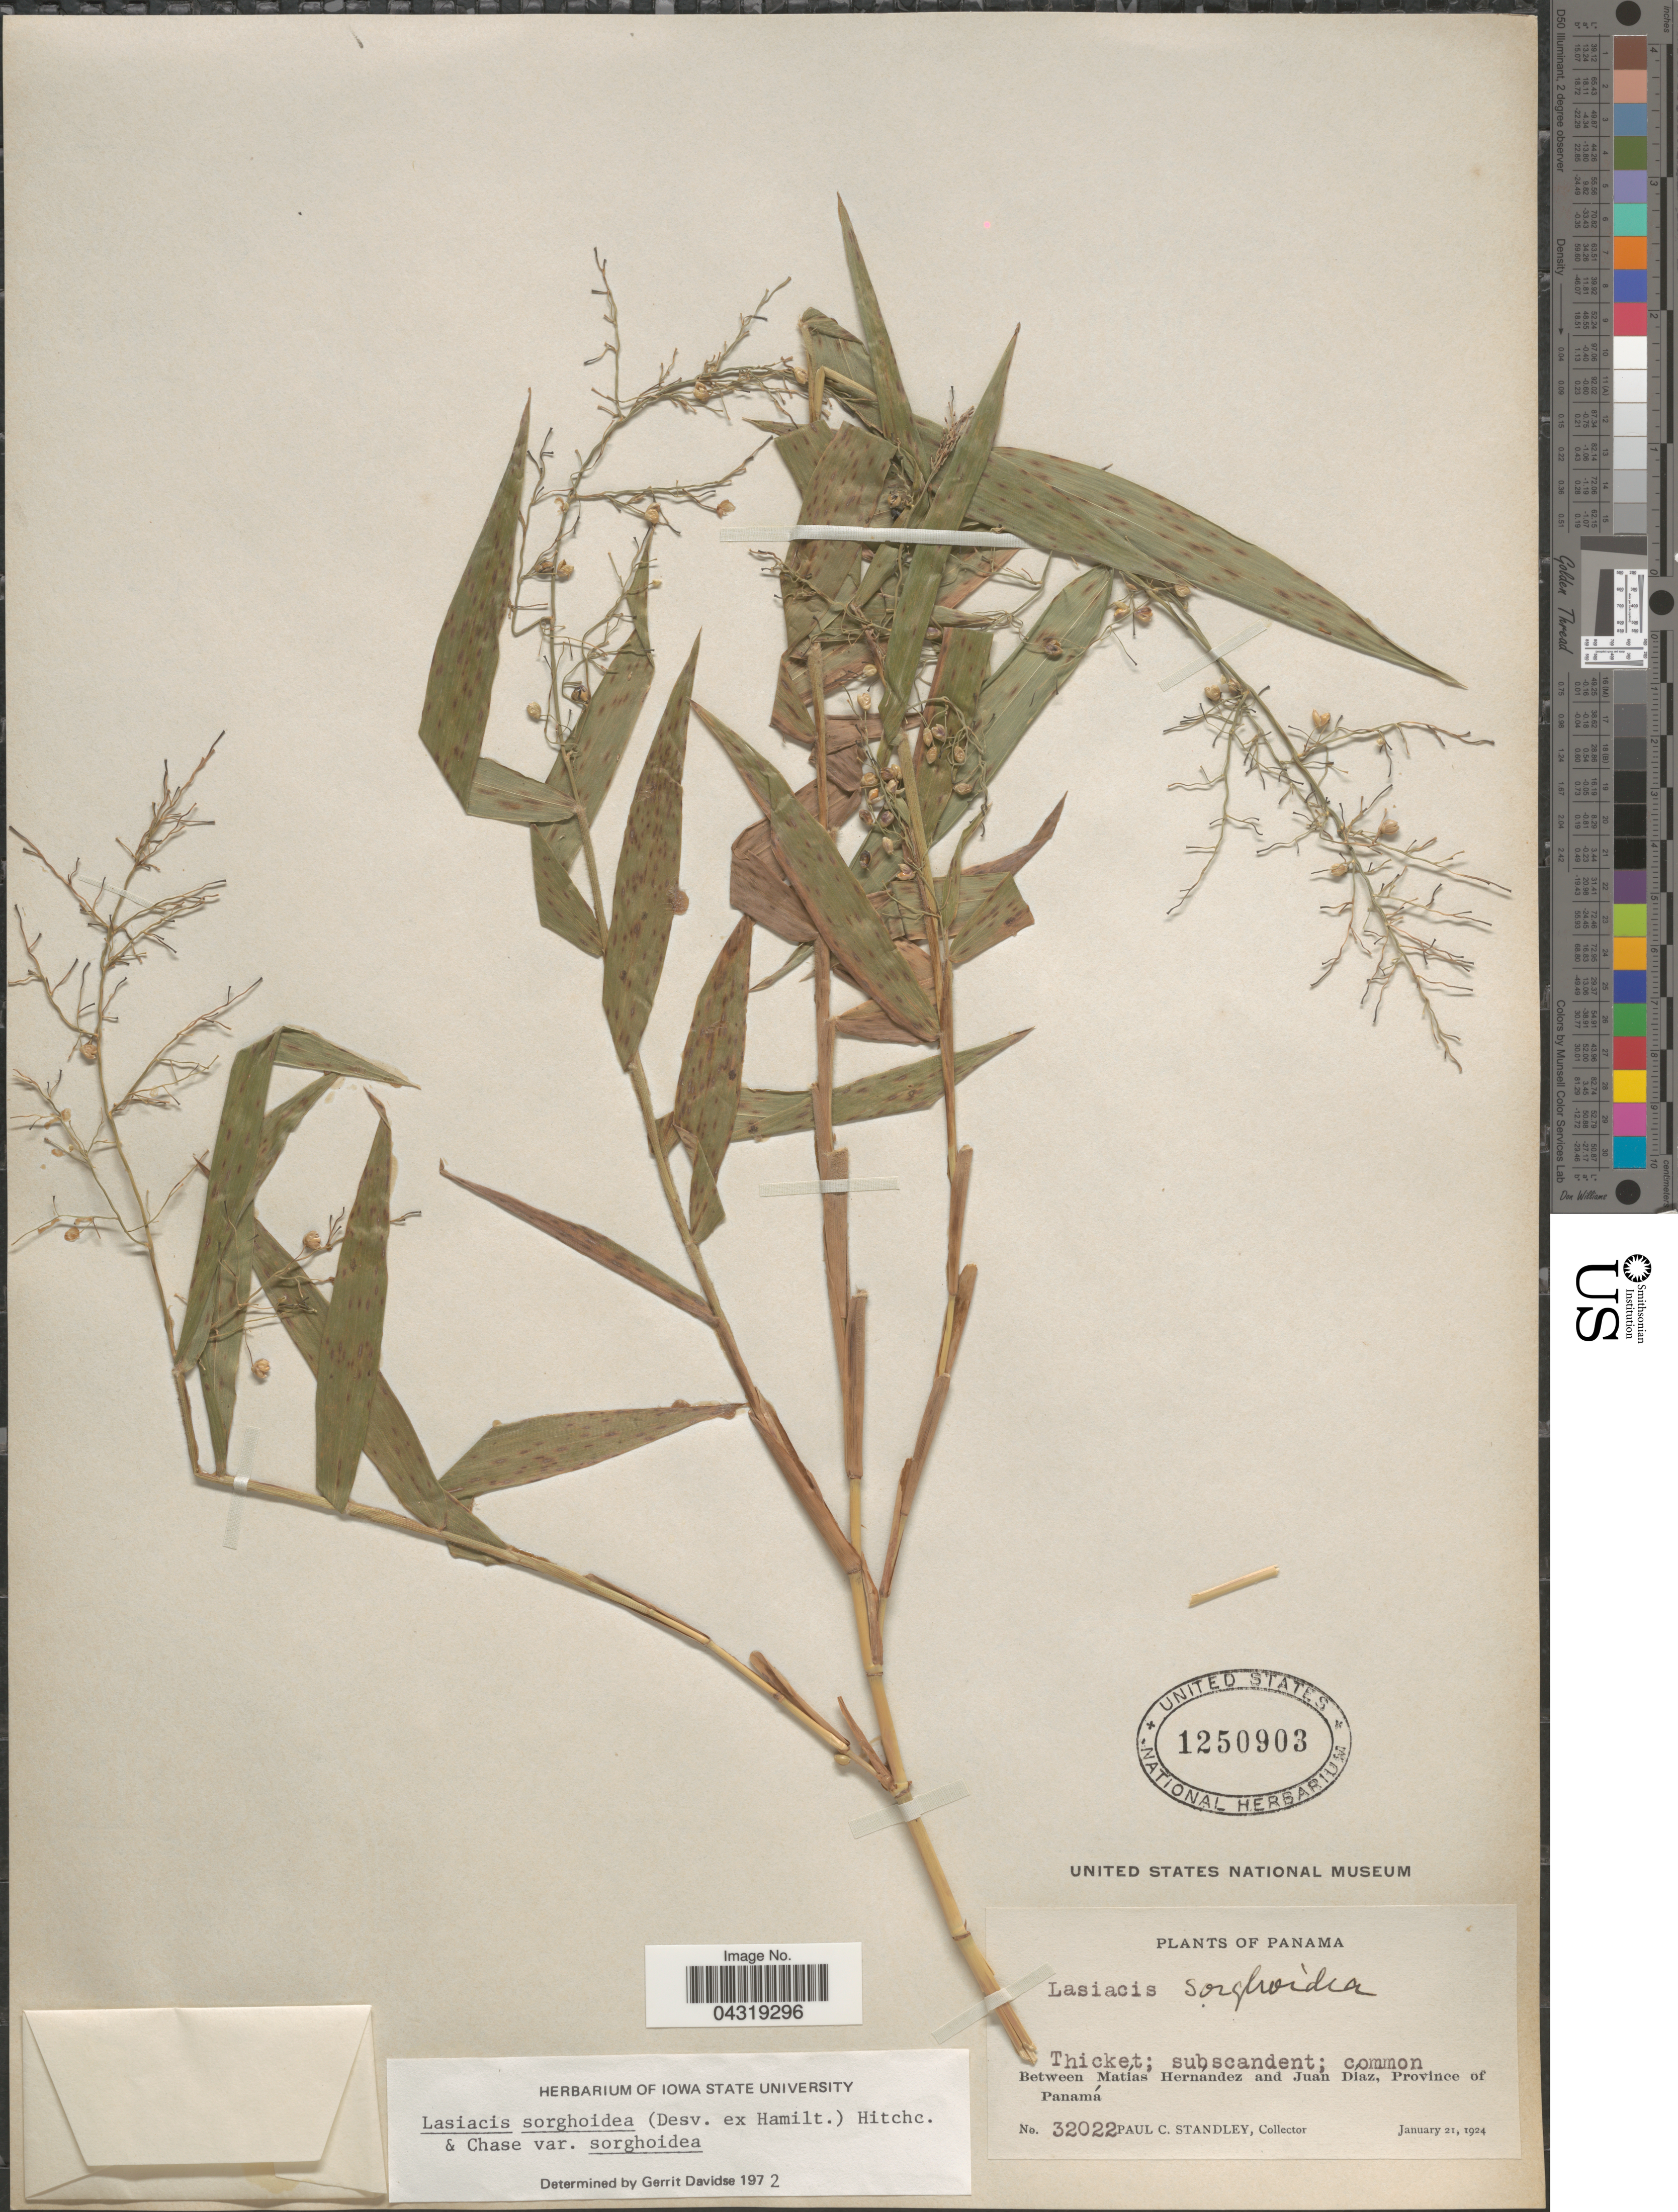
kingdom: Plantae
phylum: Tracheophyta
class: Liliopsida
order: Poales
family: Poaceae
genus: Lasiacis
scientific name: Lasiacis sorghoidea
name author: (Desv. ex Ham.) Hitchc. & Chase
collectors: P. C. Standley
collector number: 32022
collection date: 1924-01-21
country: Panama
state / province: Panamá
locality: Between Matias Hernandez and Juan Diaz, Province of Panamá.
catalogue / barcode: US 1250903